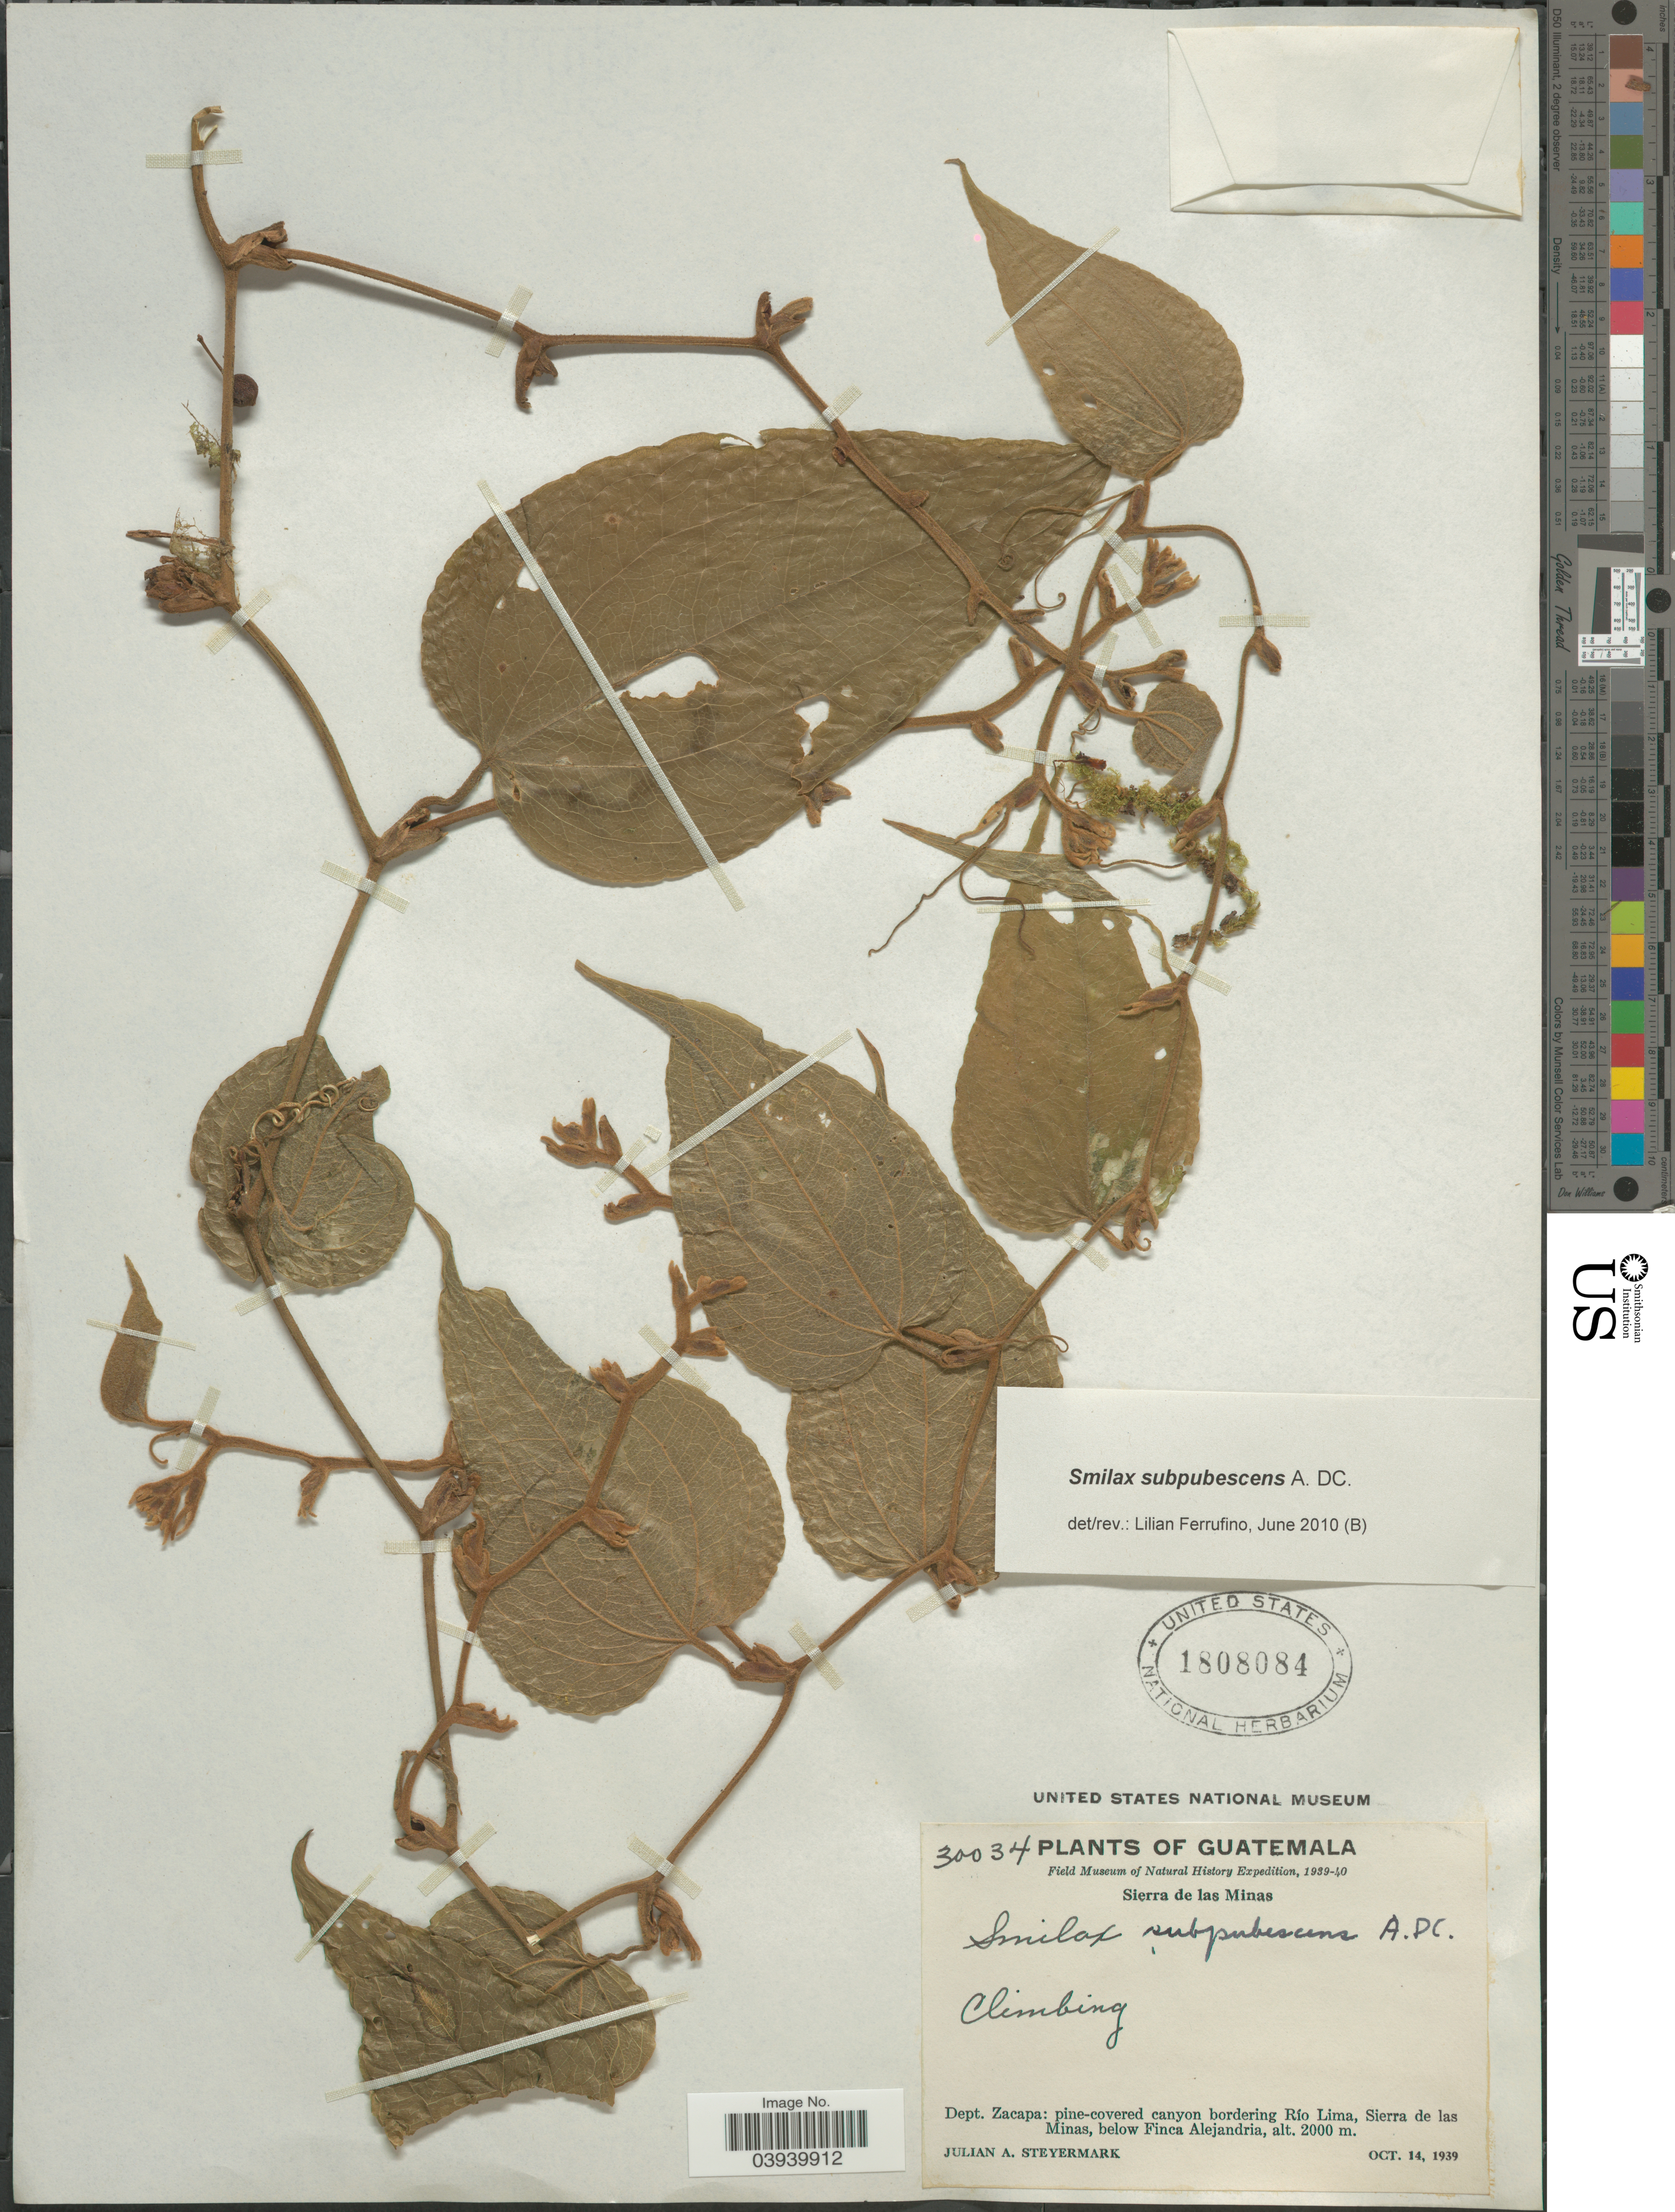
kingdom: Plantae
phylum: Tracheophyta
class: Liliopsida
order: Liliales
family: Smilacaceae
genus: Smilax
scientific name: Smilax subpubescens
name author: A. DC.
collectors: J. Steyermark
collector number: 30034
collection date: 1939-10-14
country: Guatemala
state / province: Zacapa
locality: Sierra de las Minas. Dept. Zacapa: pine-covered canyon bordering Río Lima, Sierra de las Minas, below Finca Alejandria.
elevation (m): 2000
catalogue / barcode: US 1808084